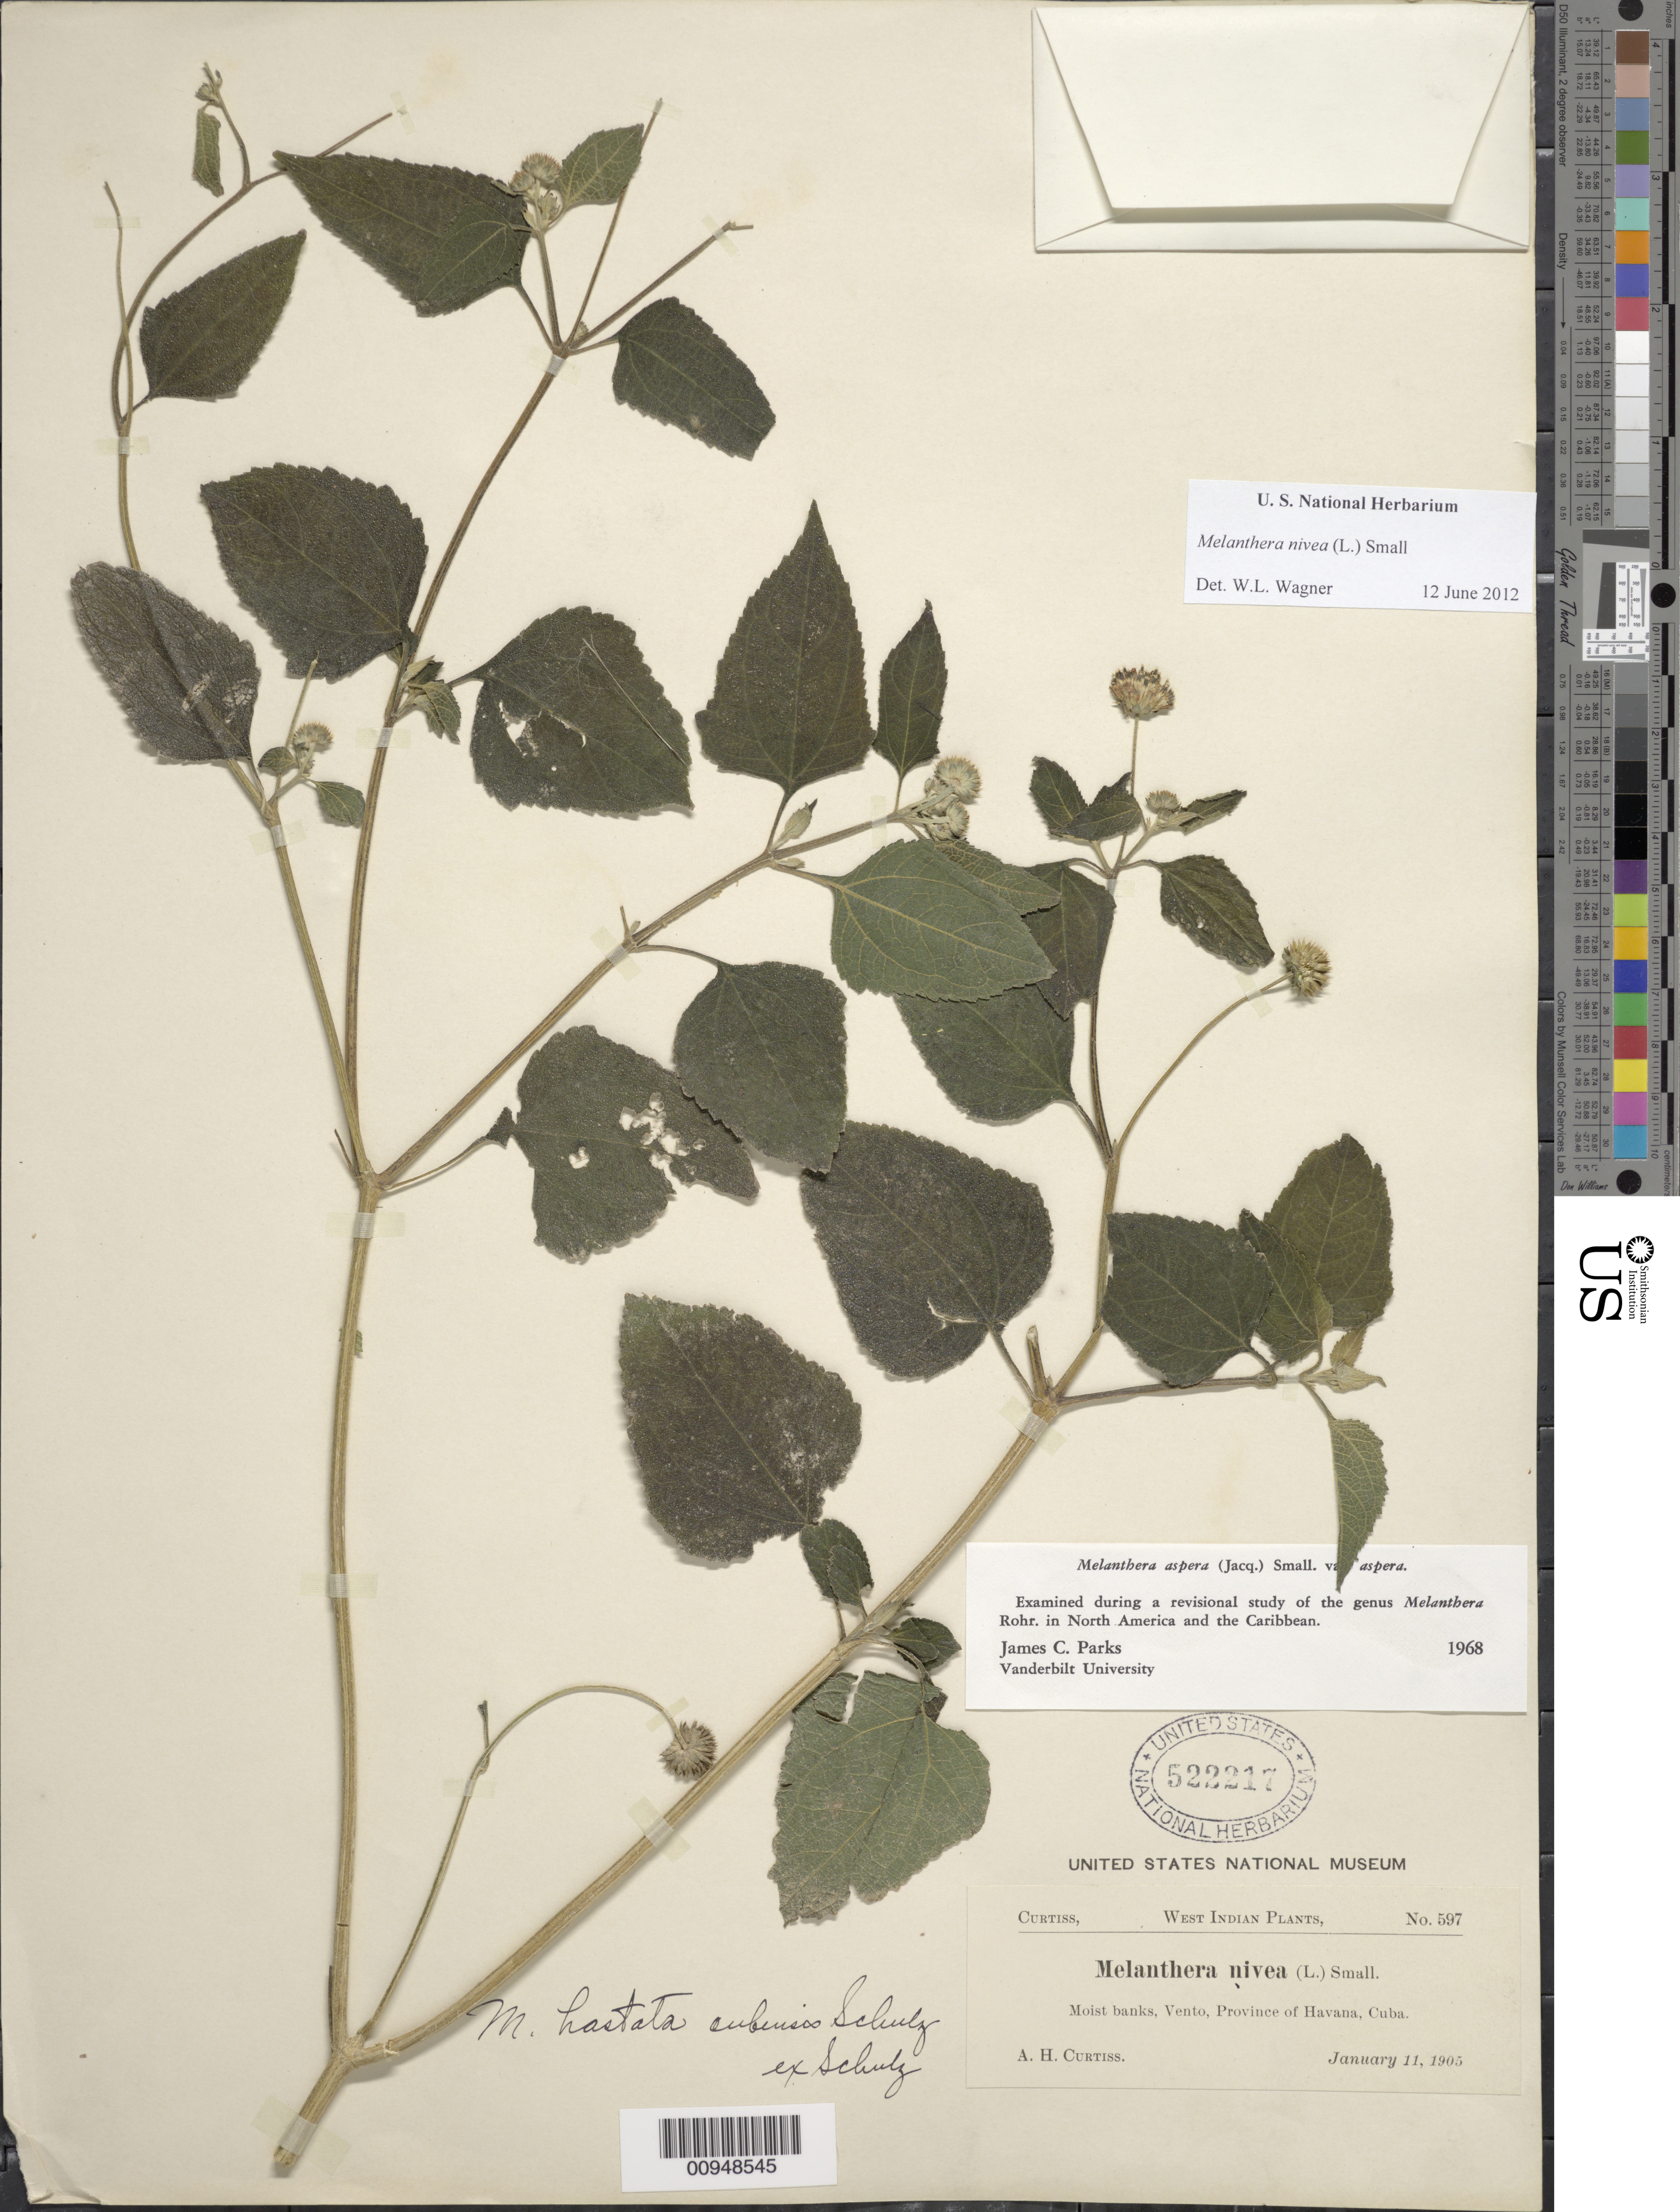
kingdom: Plantae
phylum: Tracheophyta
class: Magnoliopsida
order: Asterales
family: Asteraceae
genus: Melanthera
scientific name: Melanthera nivea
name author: (L.) Small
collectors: A. H. Curtiss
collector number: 597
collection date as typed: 11 Jan 1905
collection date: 1905-01-11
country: Cuba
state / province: La Habana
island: Cuba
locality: Vento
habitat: Moist banks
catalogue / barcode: US 522217